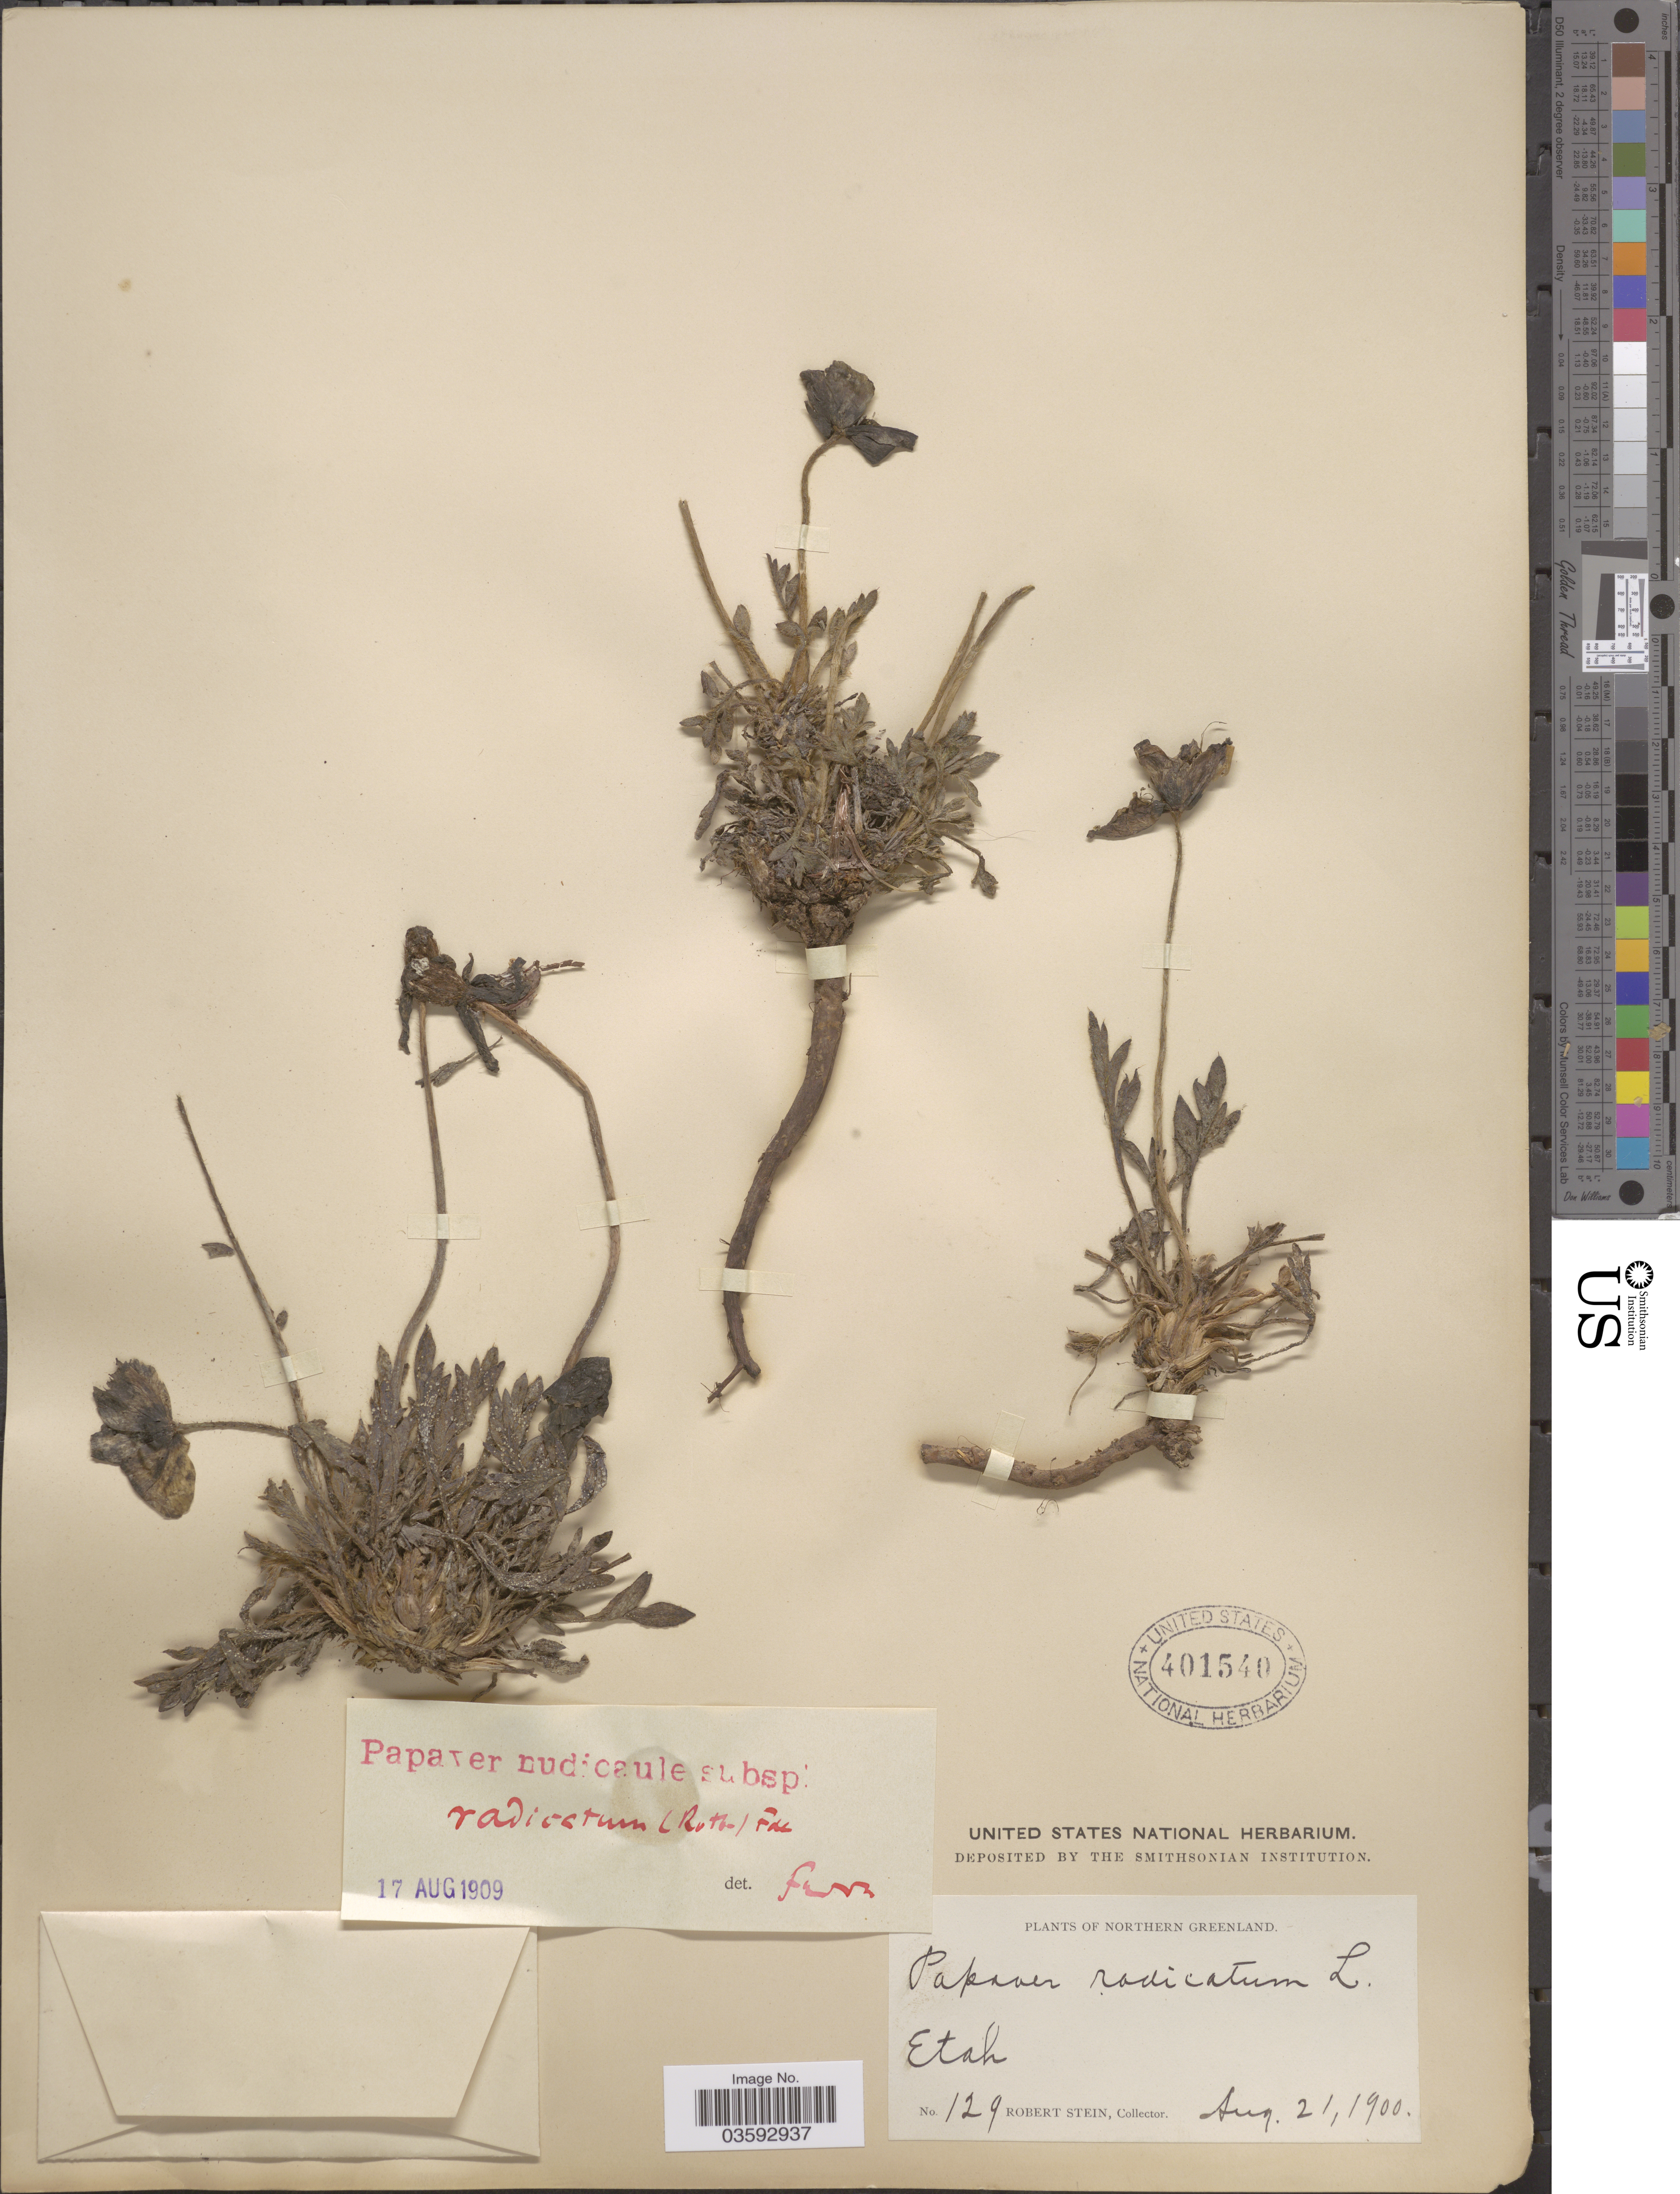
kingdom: Plantae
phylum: Tracheophyta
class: Magnoliopsida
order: Ranunculales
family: Papaveraceae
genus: Papaver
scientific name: Papaver nudicaule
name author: L.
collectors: R. Stein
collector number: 129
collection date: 1900-08-21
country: Greenland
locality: Northern Greenland. Etah.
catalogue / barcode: US 401540